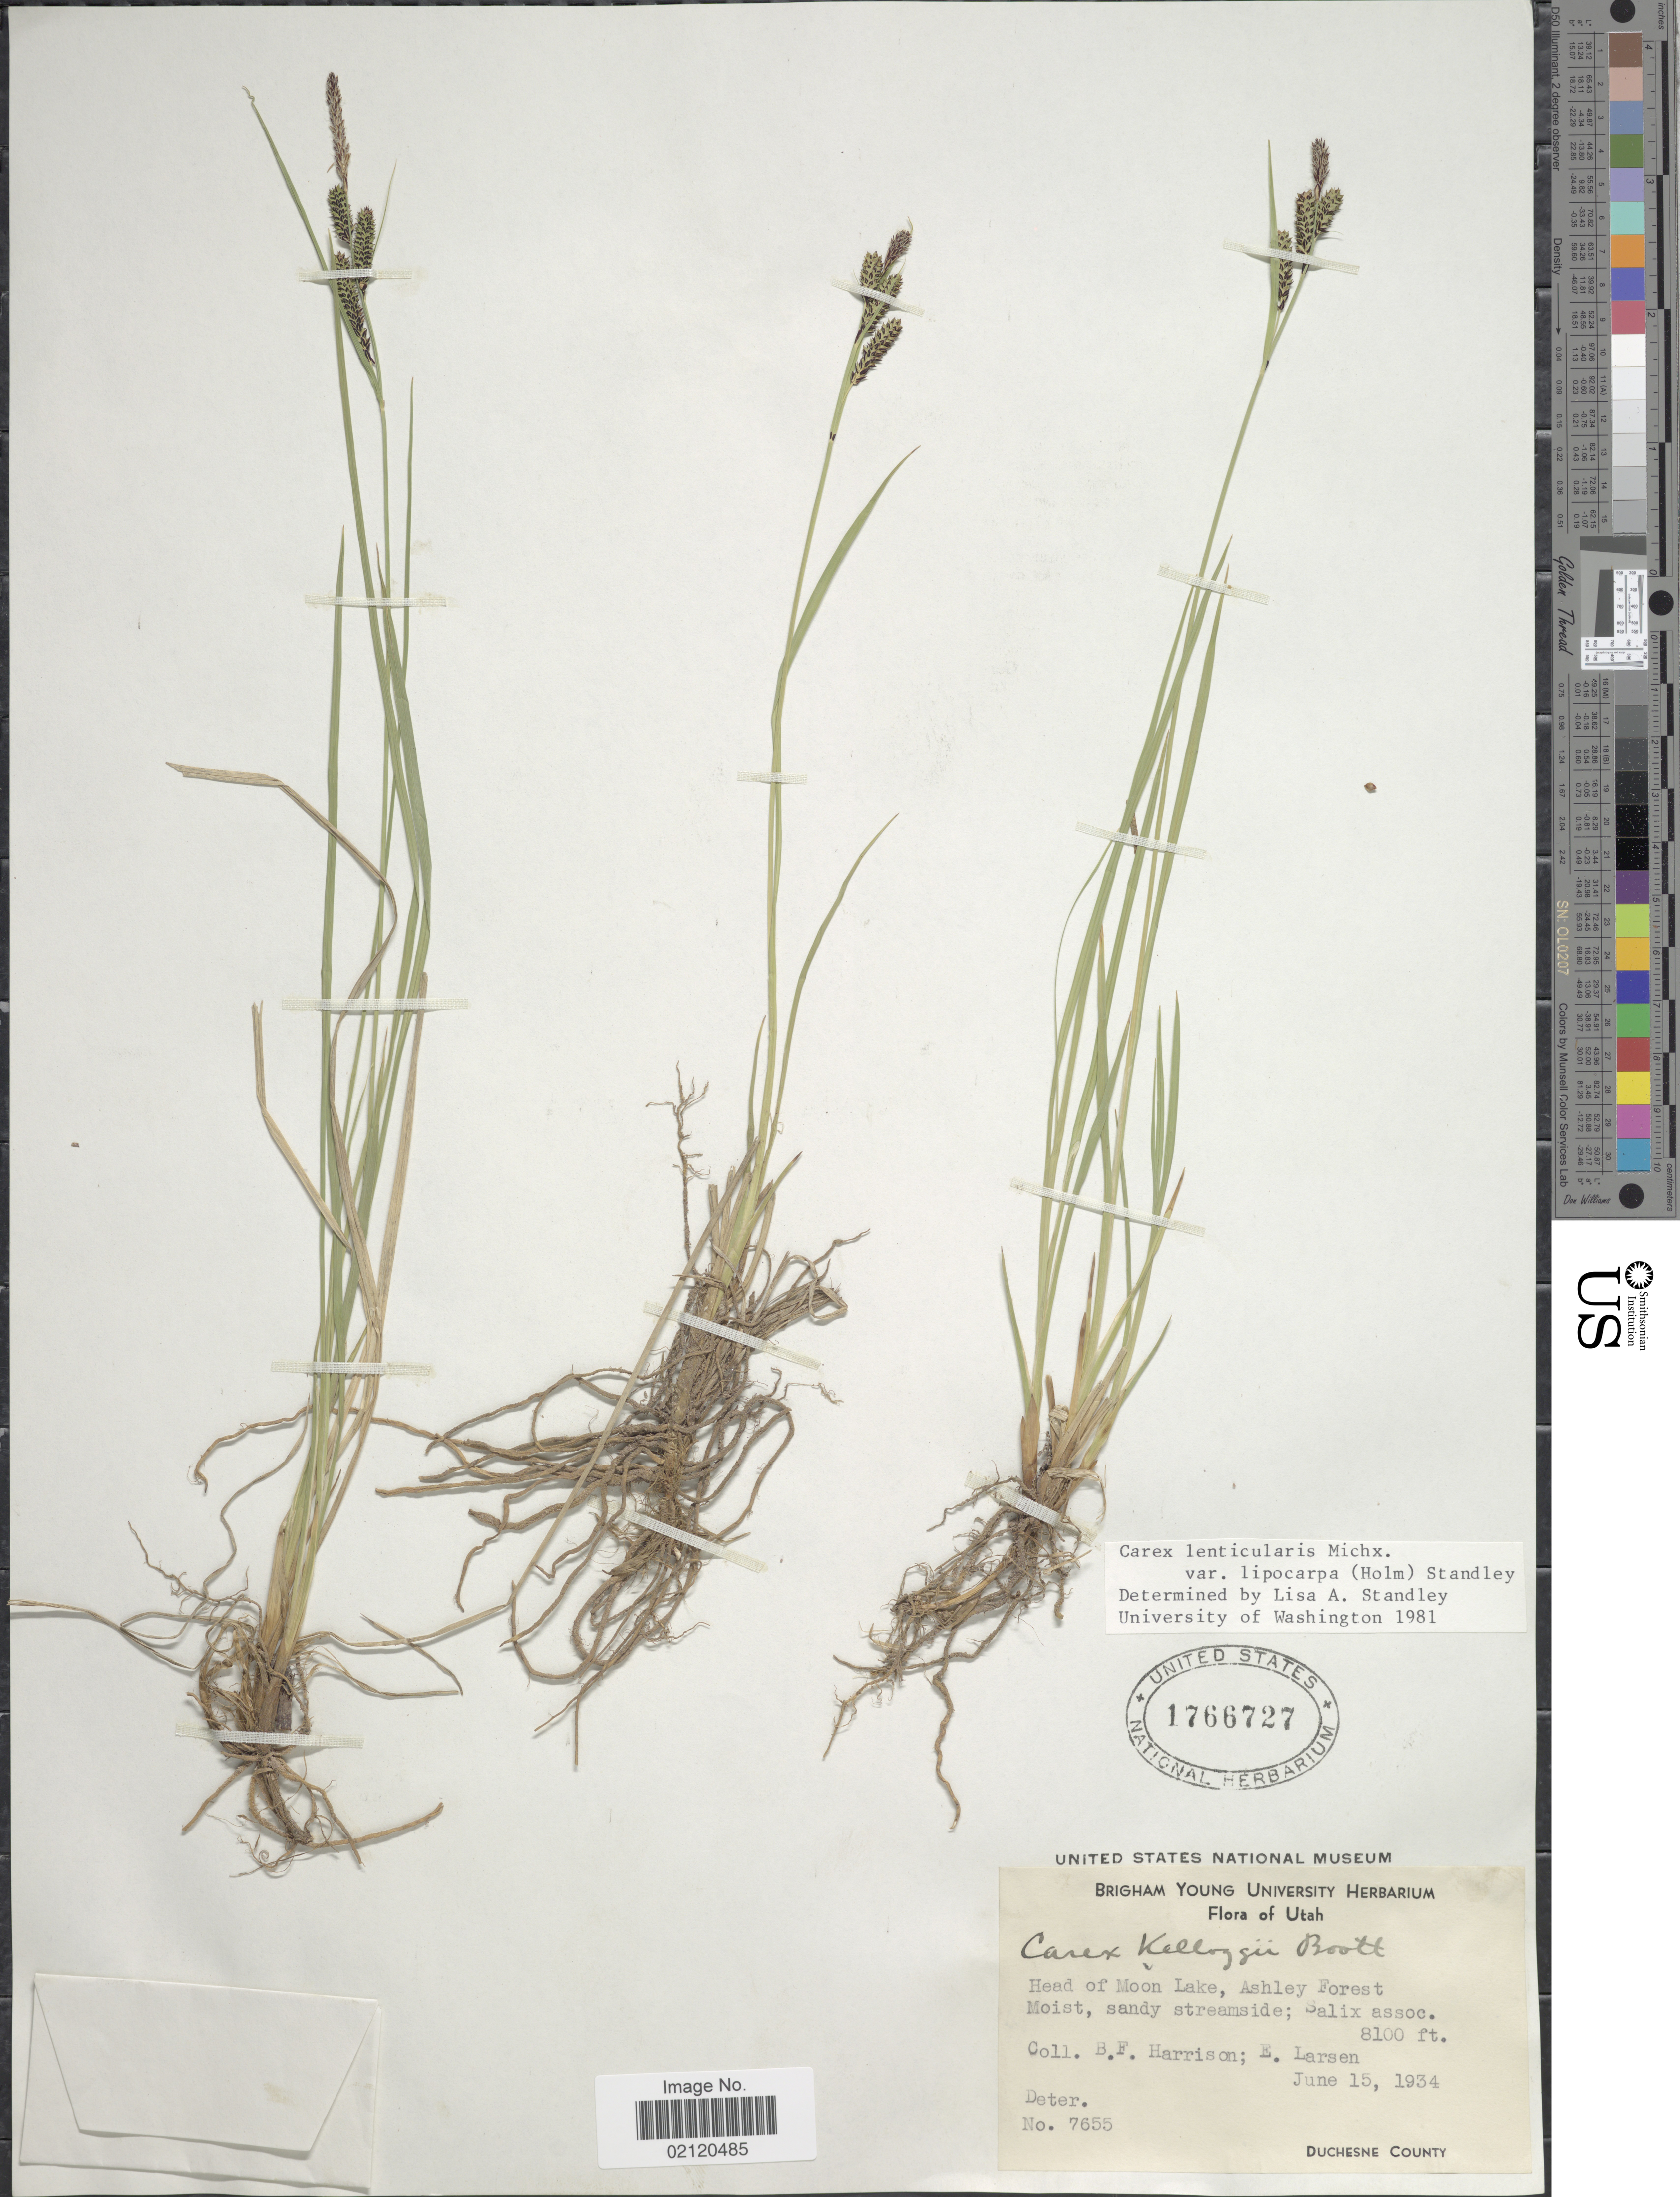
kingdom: Plantae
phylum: Tracheophyta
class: Liliopsida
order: Poales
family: Cyperaceae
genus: Carex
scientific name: Carex kelloggii var. kelloggii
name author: W. Boott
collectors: B. F. Harrison & E. Larsen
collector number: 7655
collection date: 1934-06-15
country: United States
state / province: Utah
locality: Head of Moon Lake, Ashley Forest, Duchesne County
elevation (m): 2469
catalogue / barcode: US 1766727